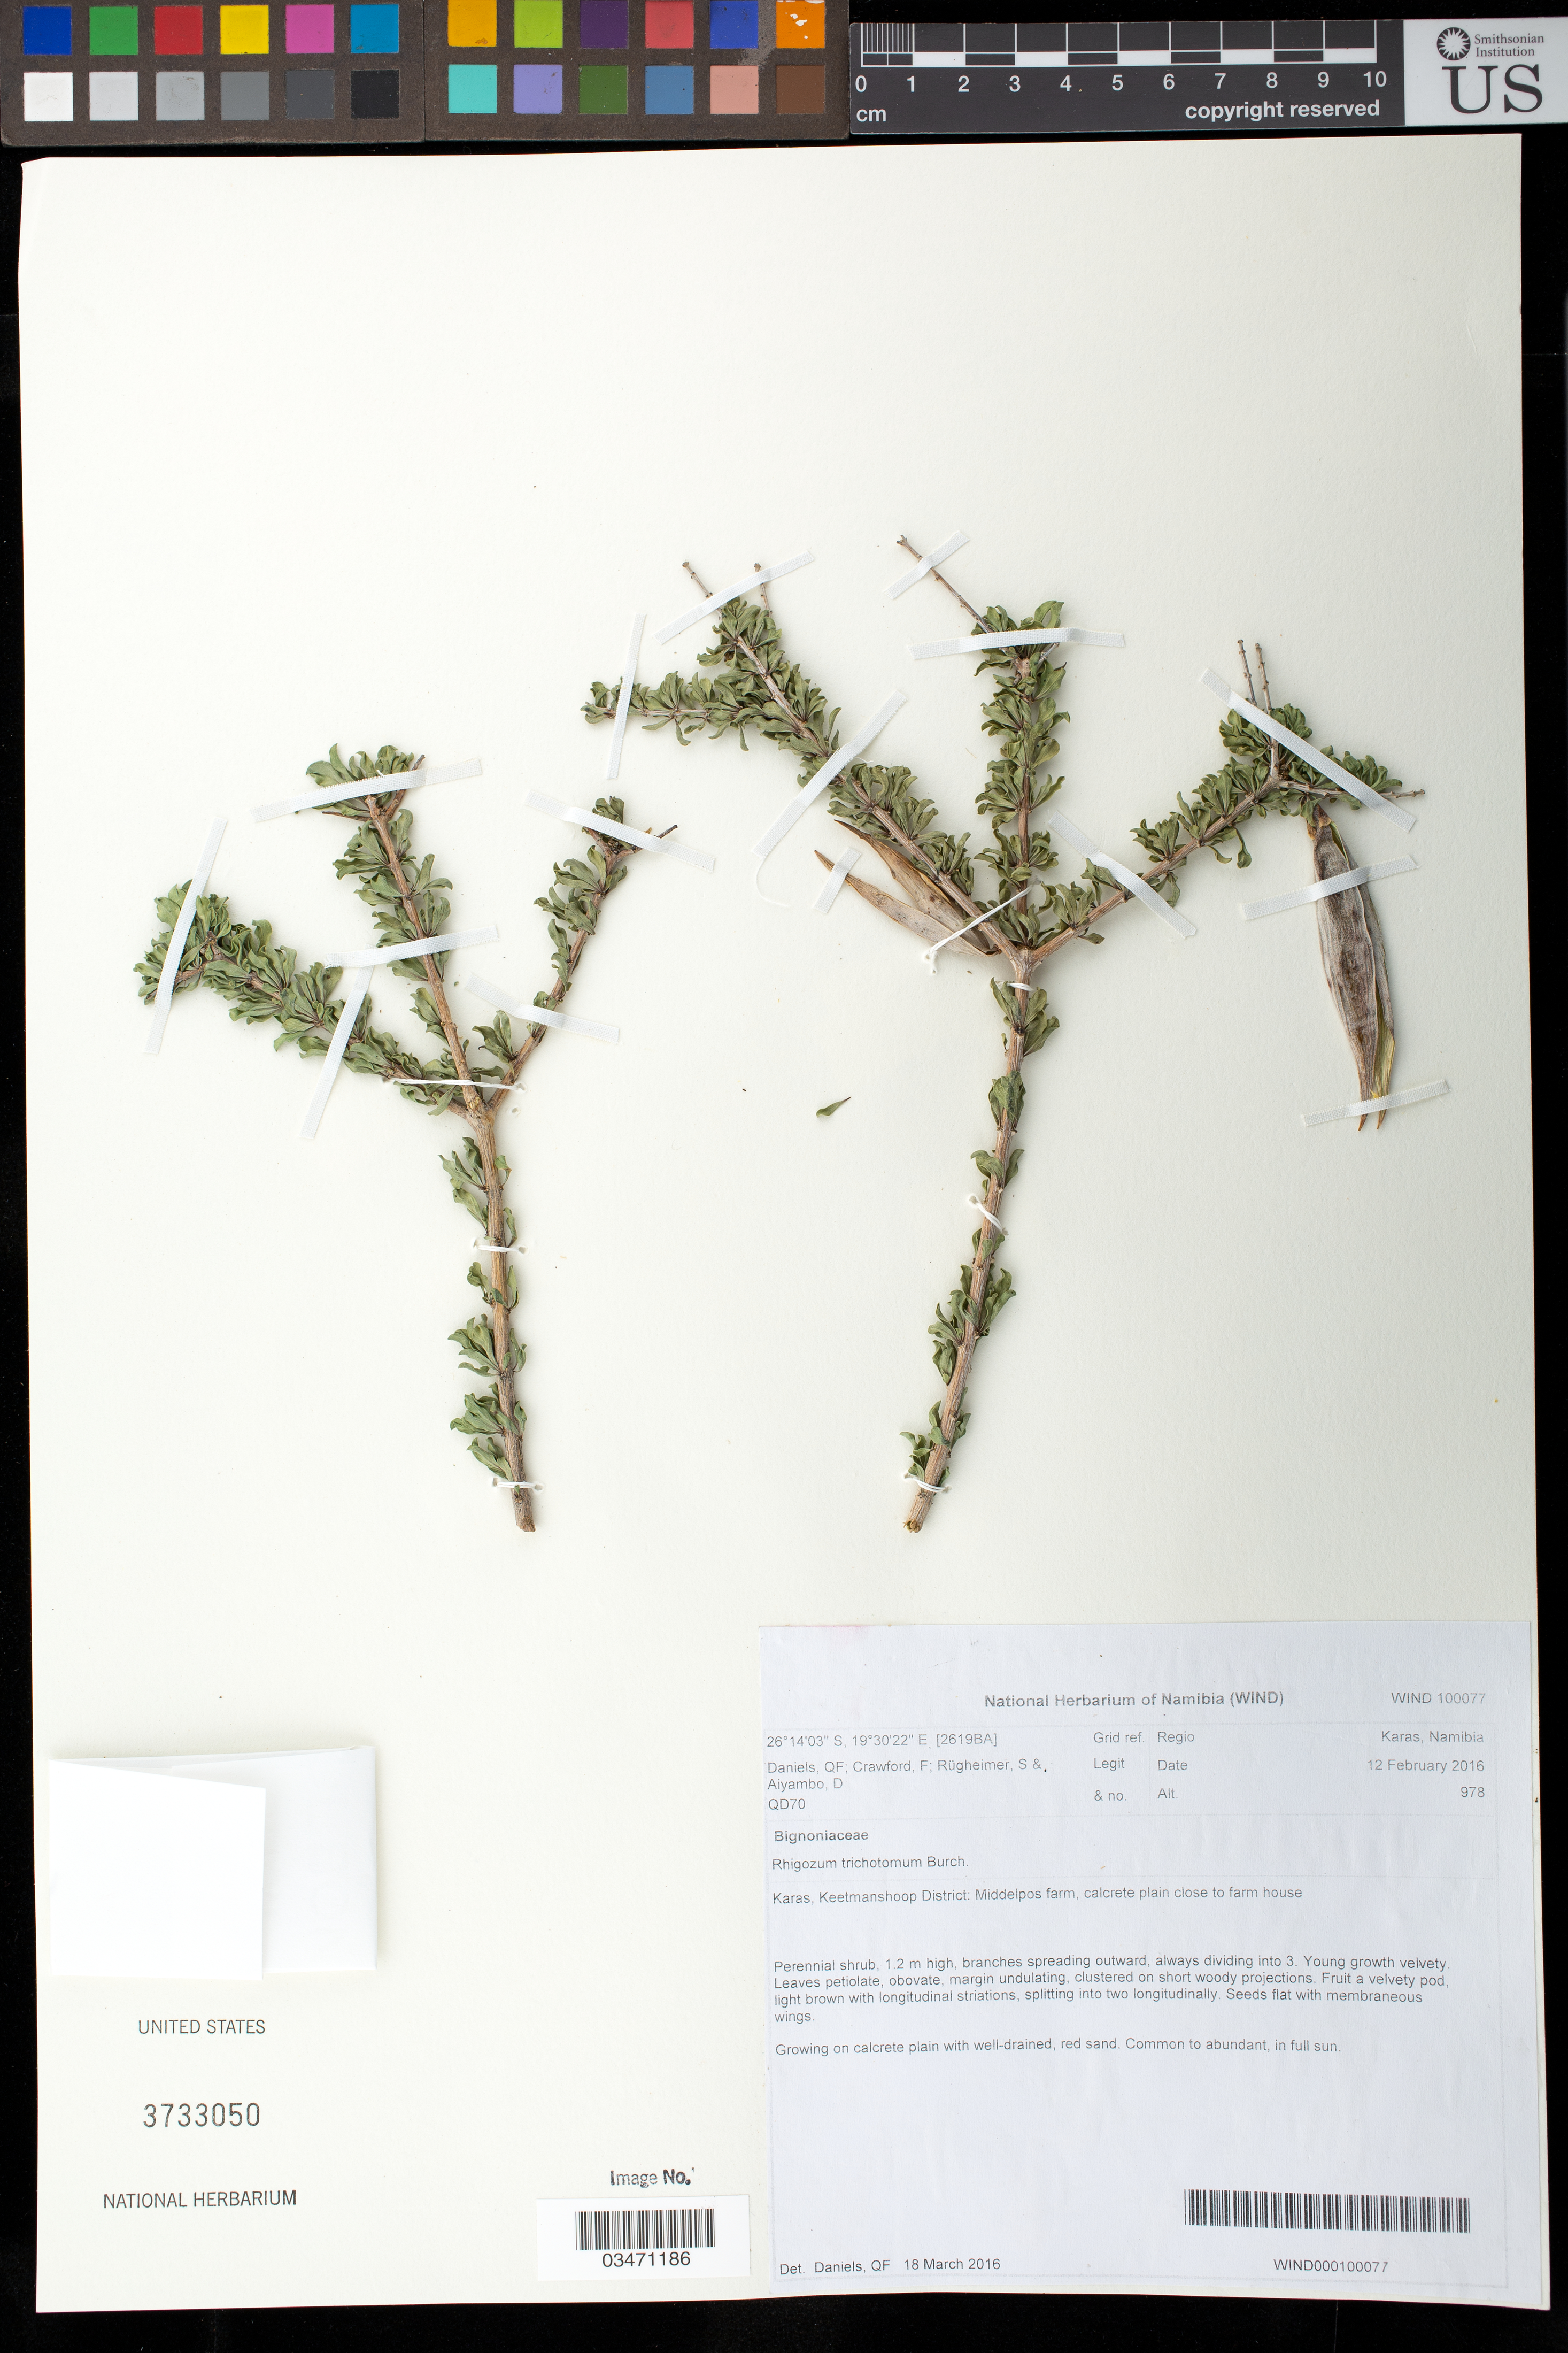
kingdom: Plantae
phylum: Tracheophyta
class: Magnoliopsida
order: Lamiales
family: Bignoniaceae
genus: Rhigozum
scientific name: Rhigozum trichotomum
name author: Burch.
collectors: F. Crawford, S. Rugheimer & D. Aiyambo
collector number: QD70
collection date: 2016-02-12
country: Namibia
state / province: Karas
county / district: Keetmanshoop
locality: Middelpos farm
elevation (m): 978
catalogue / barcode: US 3733050